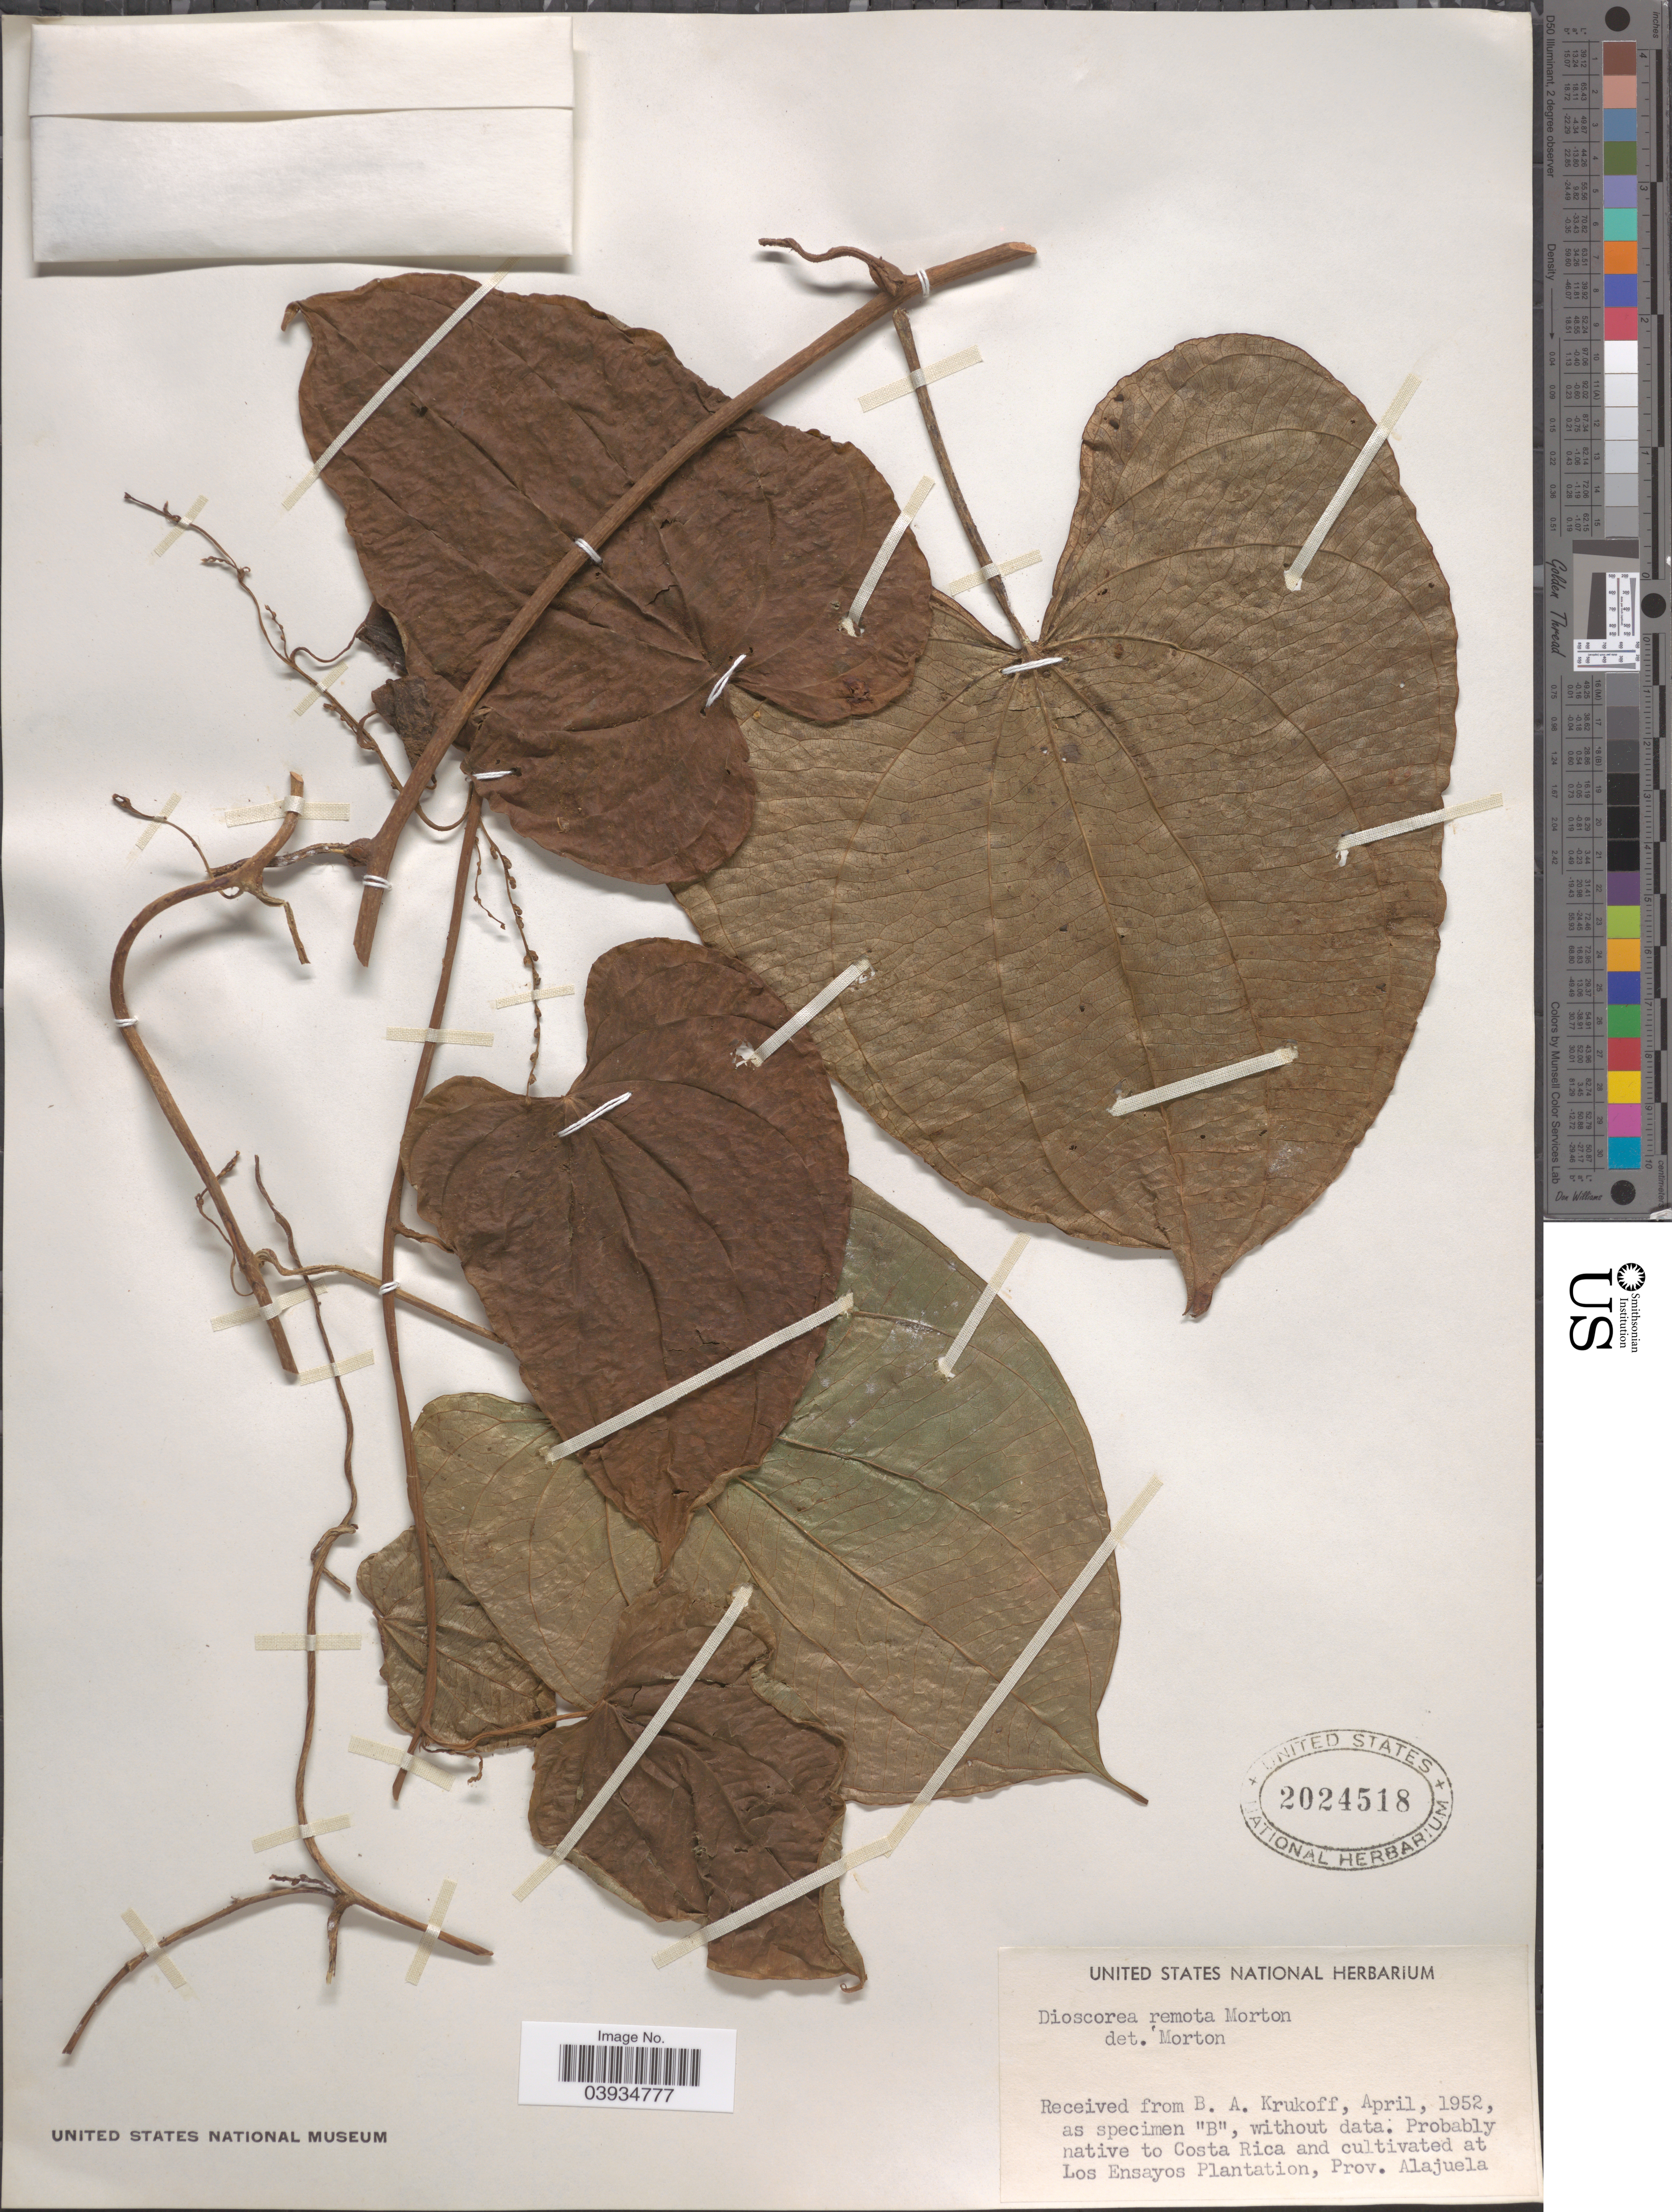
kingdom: Plantae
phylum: Tracheophyta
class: Liliopsida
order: Dioscoreales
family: Dioscoreaceae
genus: Dioscorea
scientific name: Dioscorea remota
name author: C.V. Morton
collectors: B. A. Krukoff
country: Costa Rica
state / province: Alajuela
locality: Los Ensayos Plantation.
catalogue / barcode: US 2024518